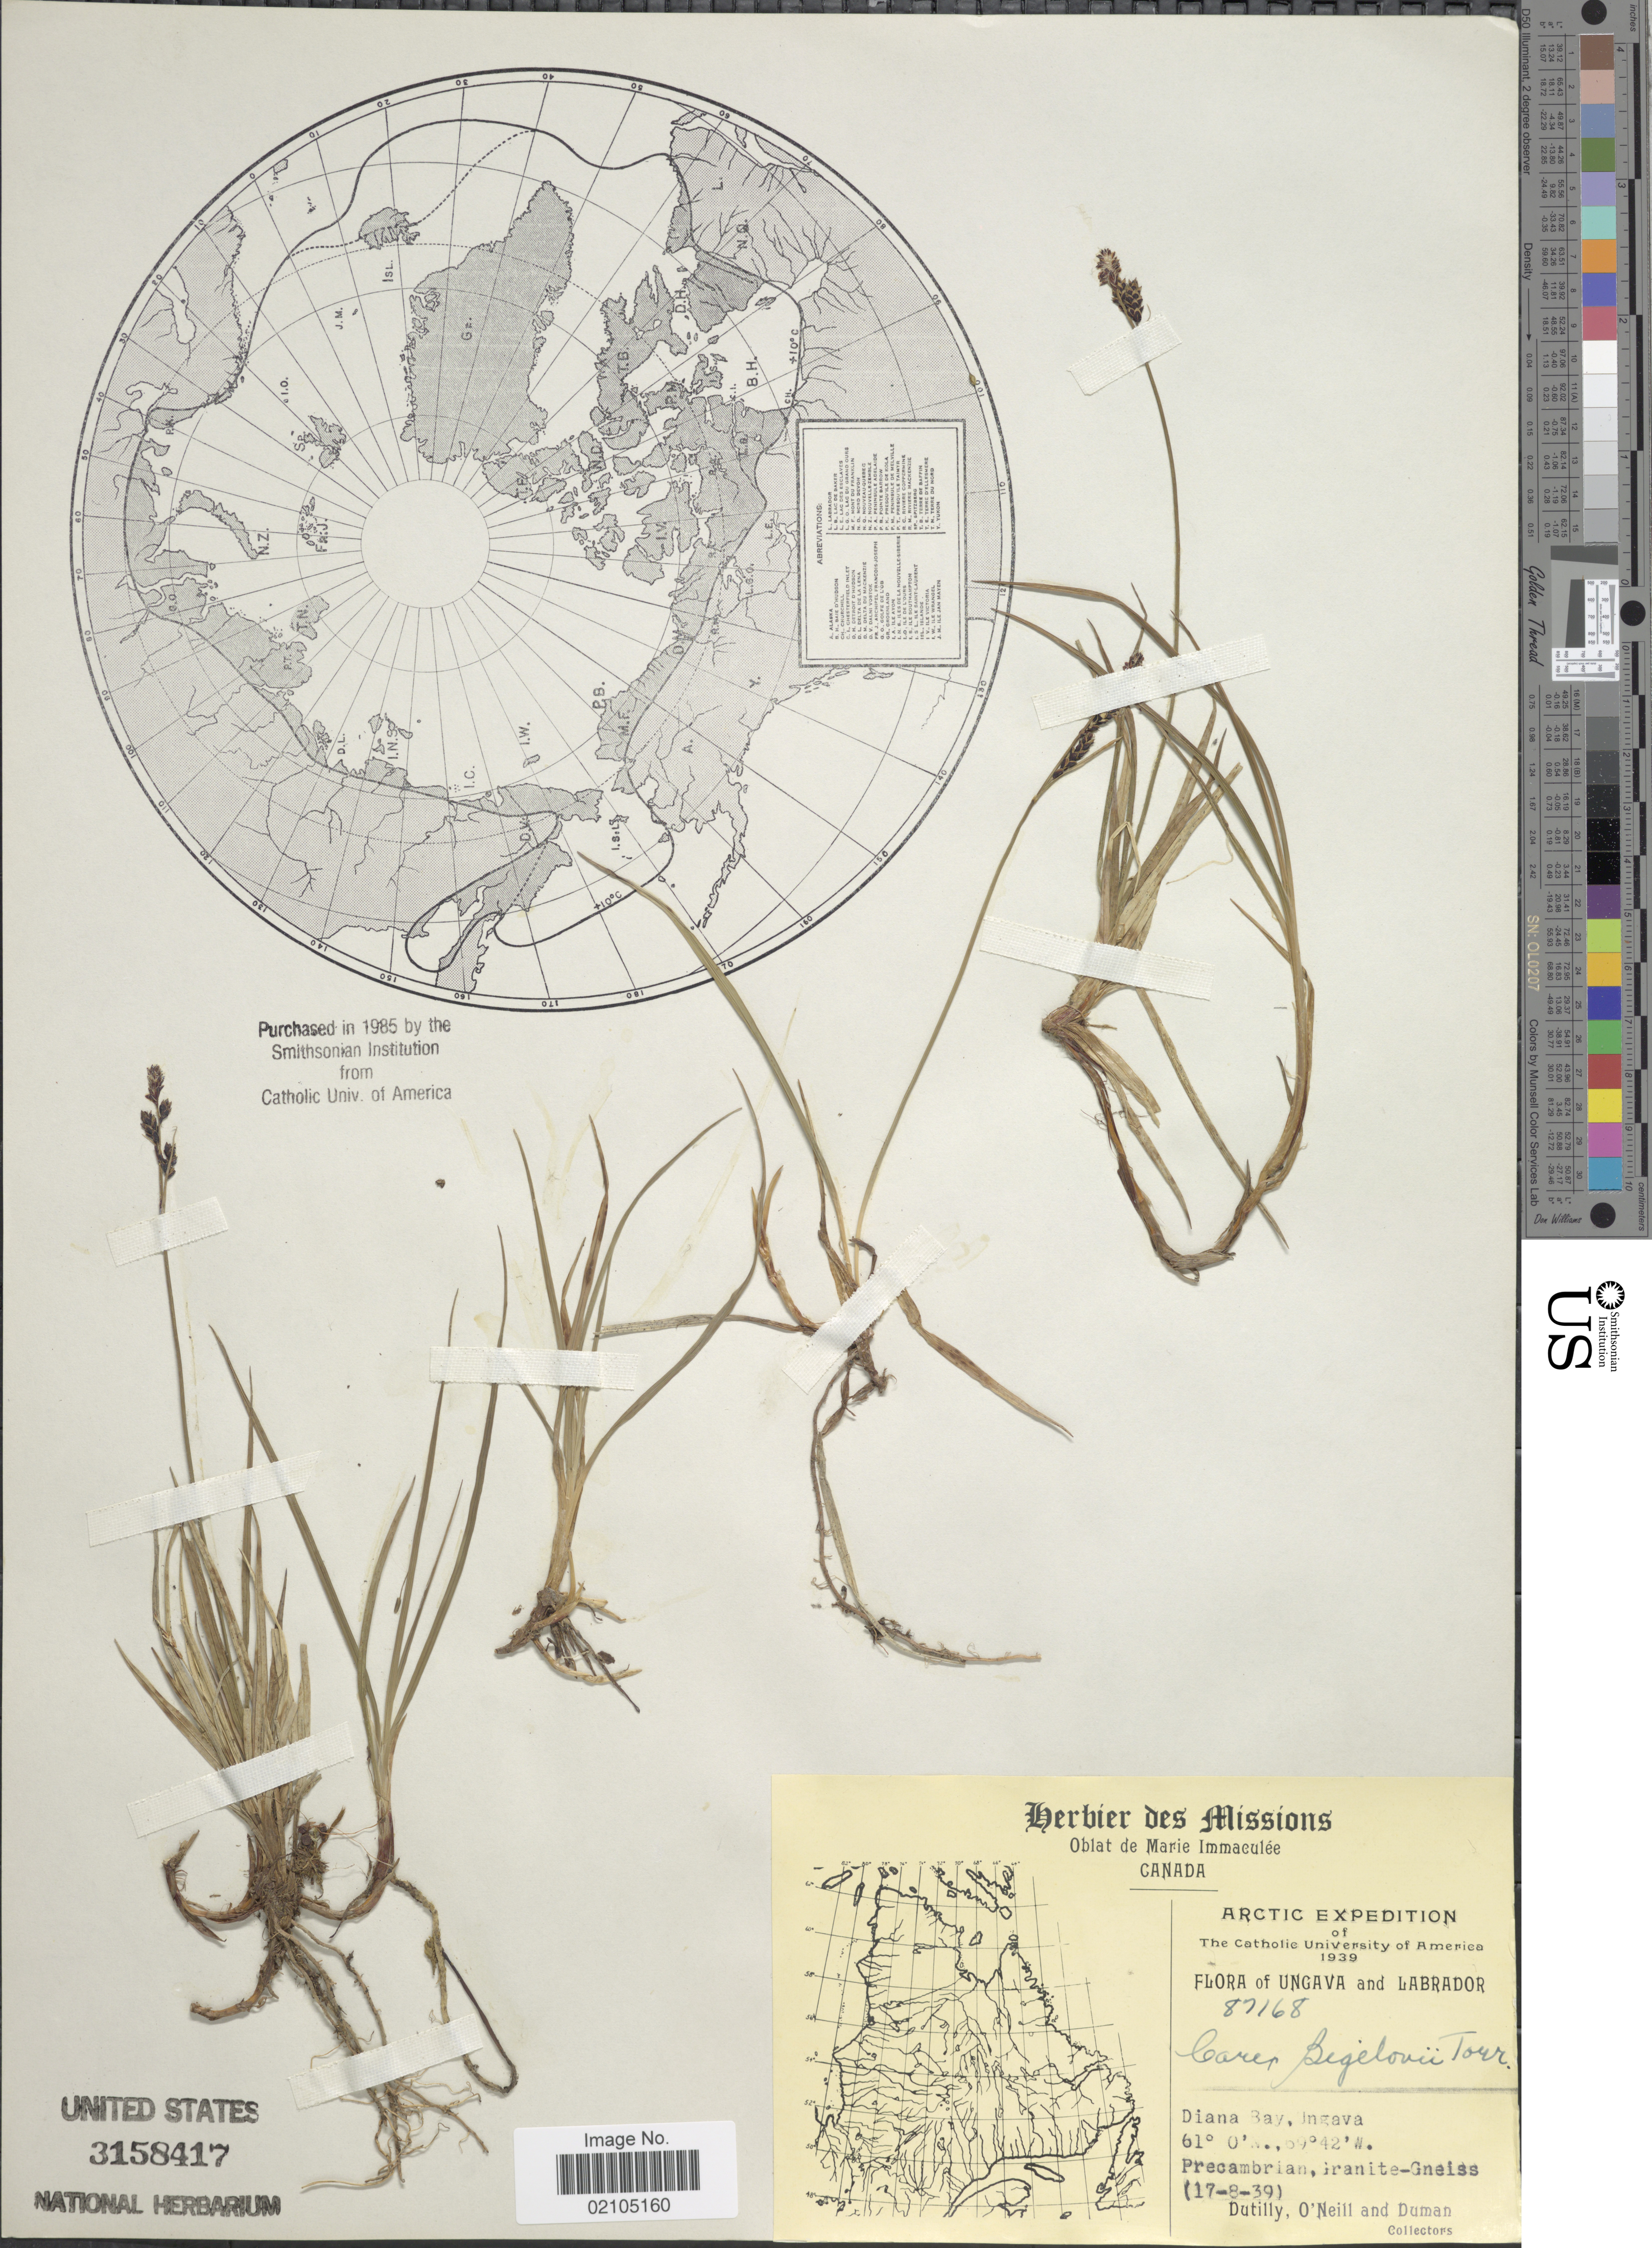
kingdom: Plantae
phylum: Tracheophyta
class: Liliopsida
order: Poales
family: Cyperaceae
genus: Carex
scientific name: Carex bigelowii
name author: Torr. ex Schwein.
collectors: -. Dutilly, -. O'Neill & -. Duman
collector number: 87168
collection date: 1939-08-17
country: Canada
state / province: Quebec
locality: Diana Bay, Ungava, Precambrian, iranite-Gneiss. Arctic. Ungava and Labrador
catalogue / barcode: US 3158417